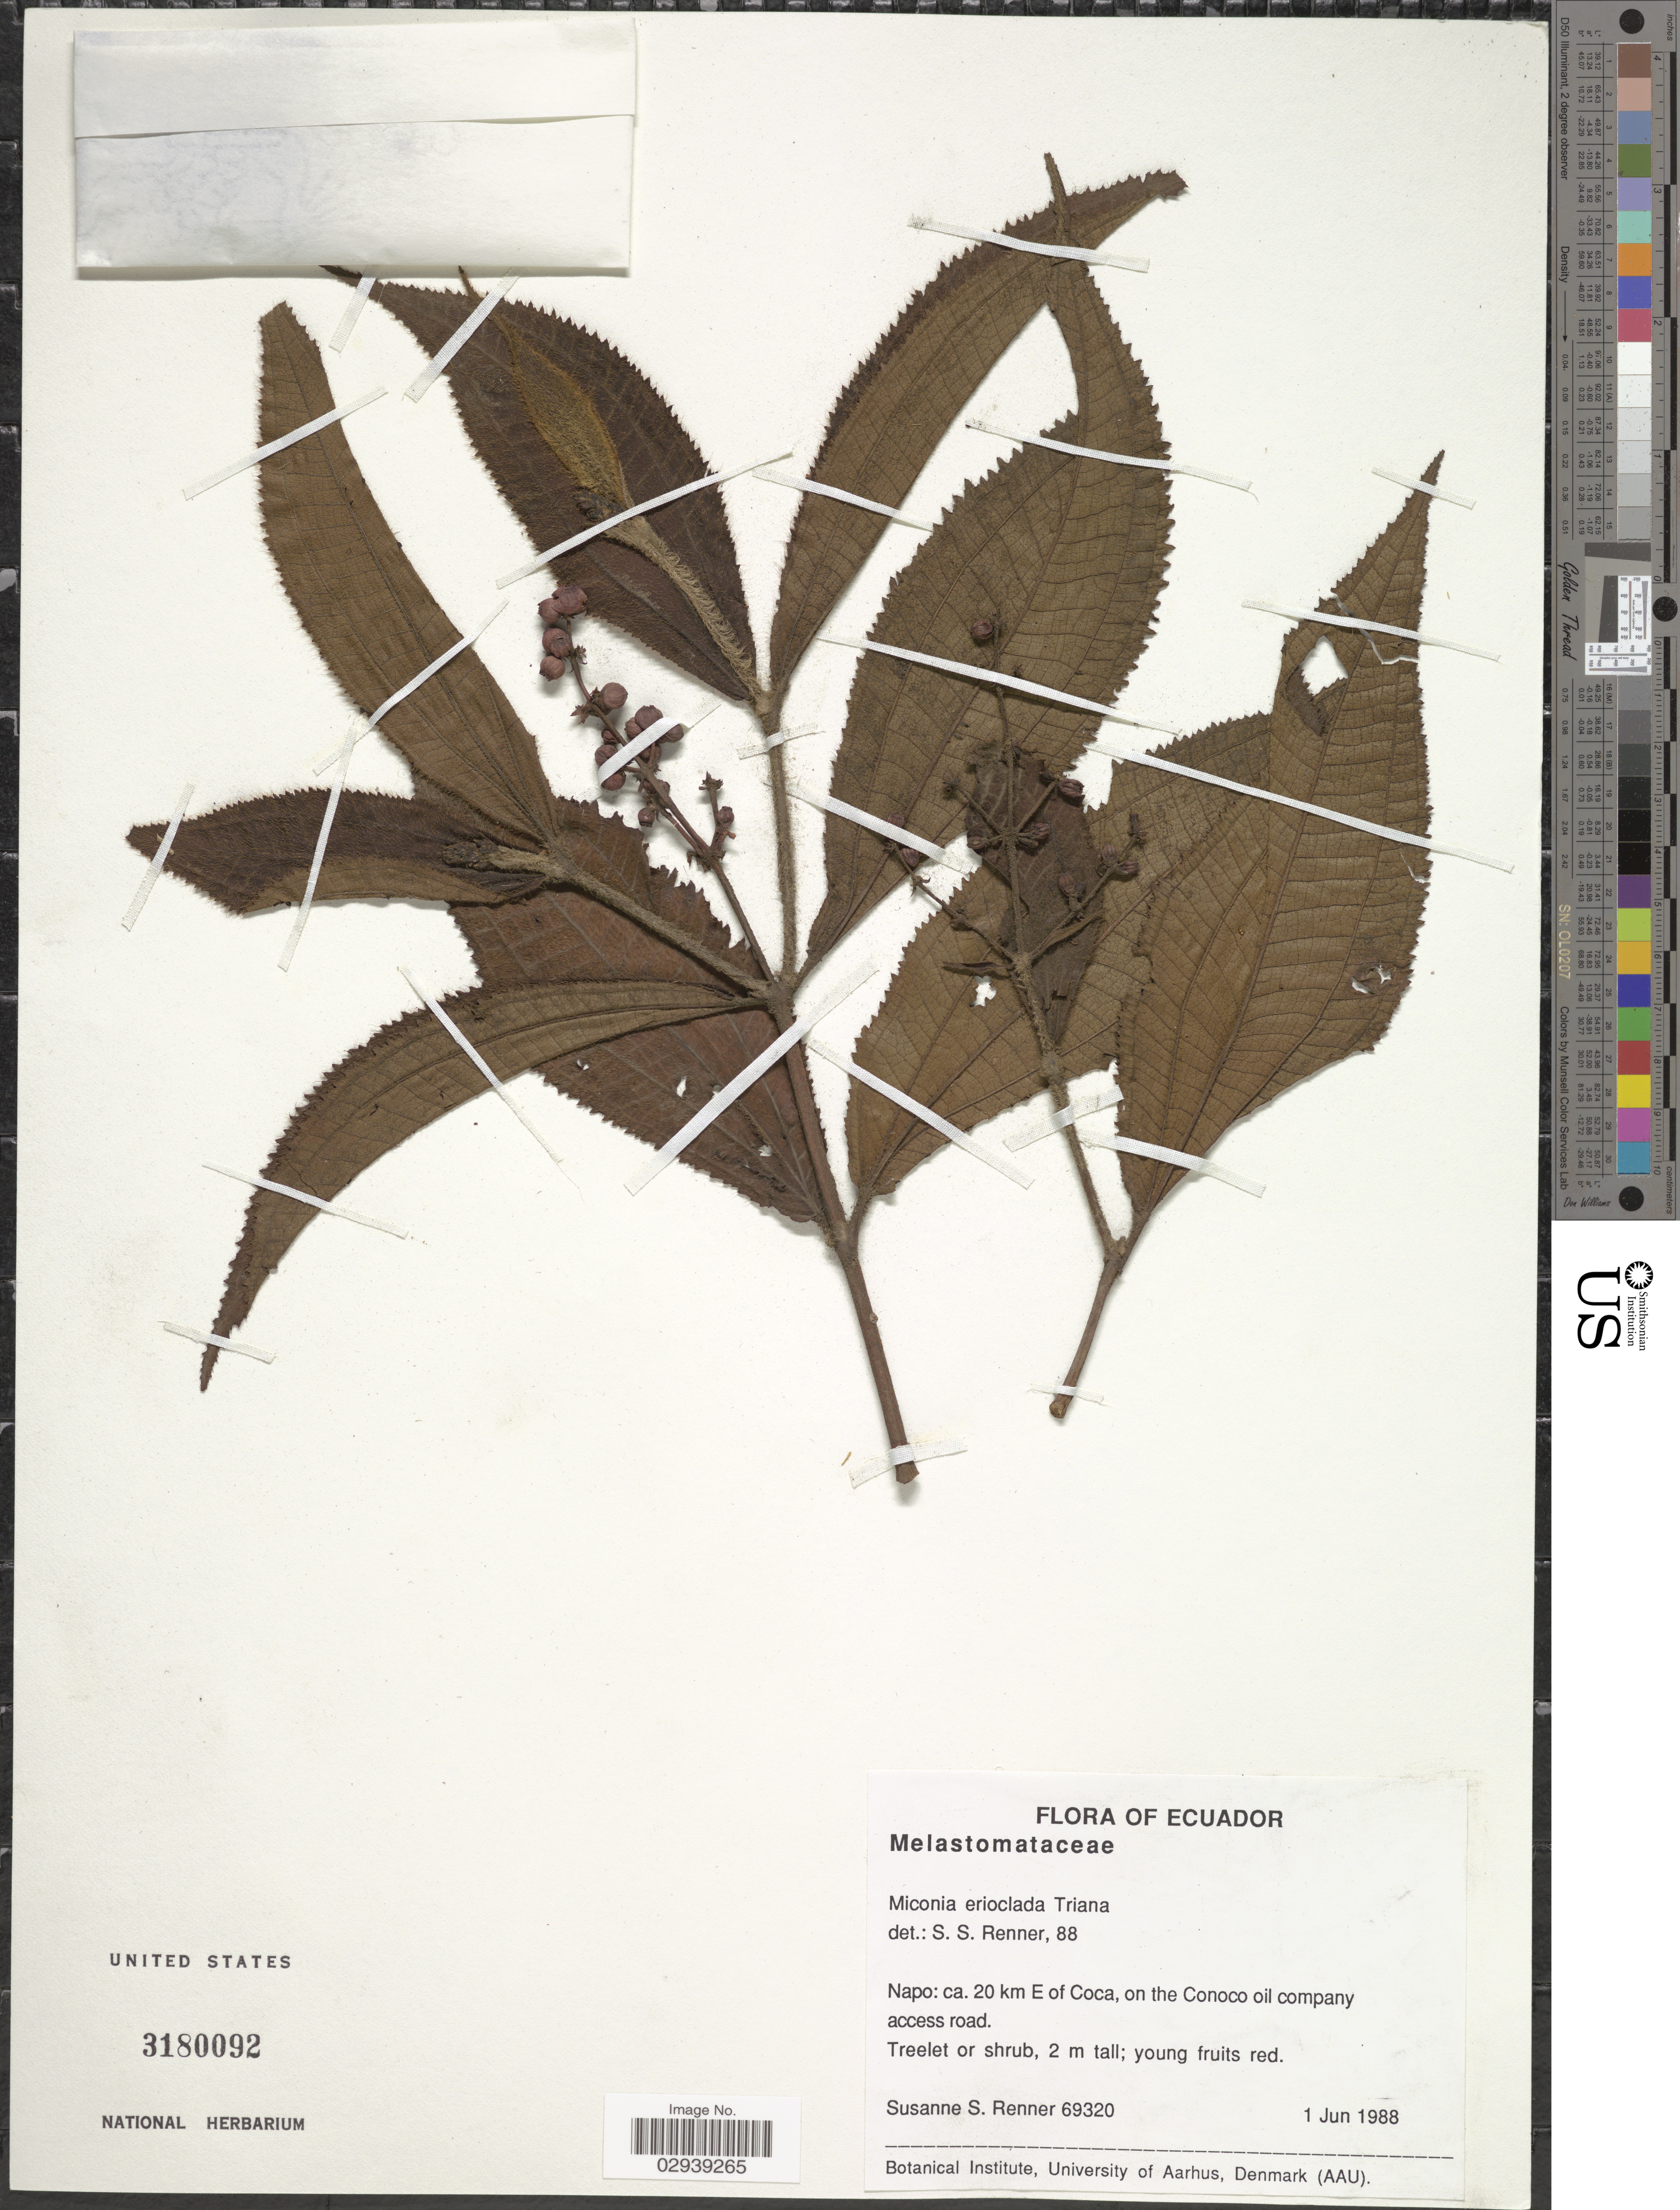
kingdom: Plantae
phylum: Tracheophyta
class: Magnoliopsida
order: Myrtales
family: Melastomataceae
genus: Miconia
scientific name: Miconia erioclada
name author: Triana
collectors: S. S. Renner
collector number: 69320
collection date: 1988-06-01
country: Ecuador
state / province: Napo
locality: Ca. 20 km E of Coca, on the Conoco oil company access road.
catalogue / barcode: US 3180092